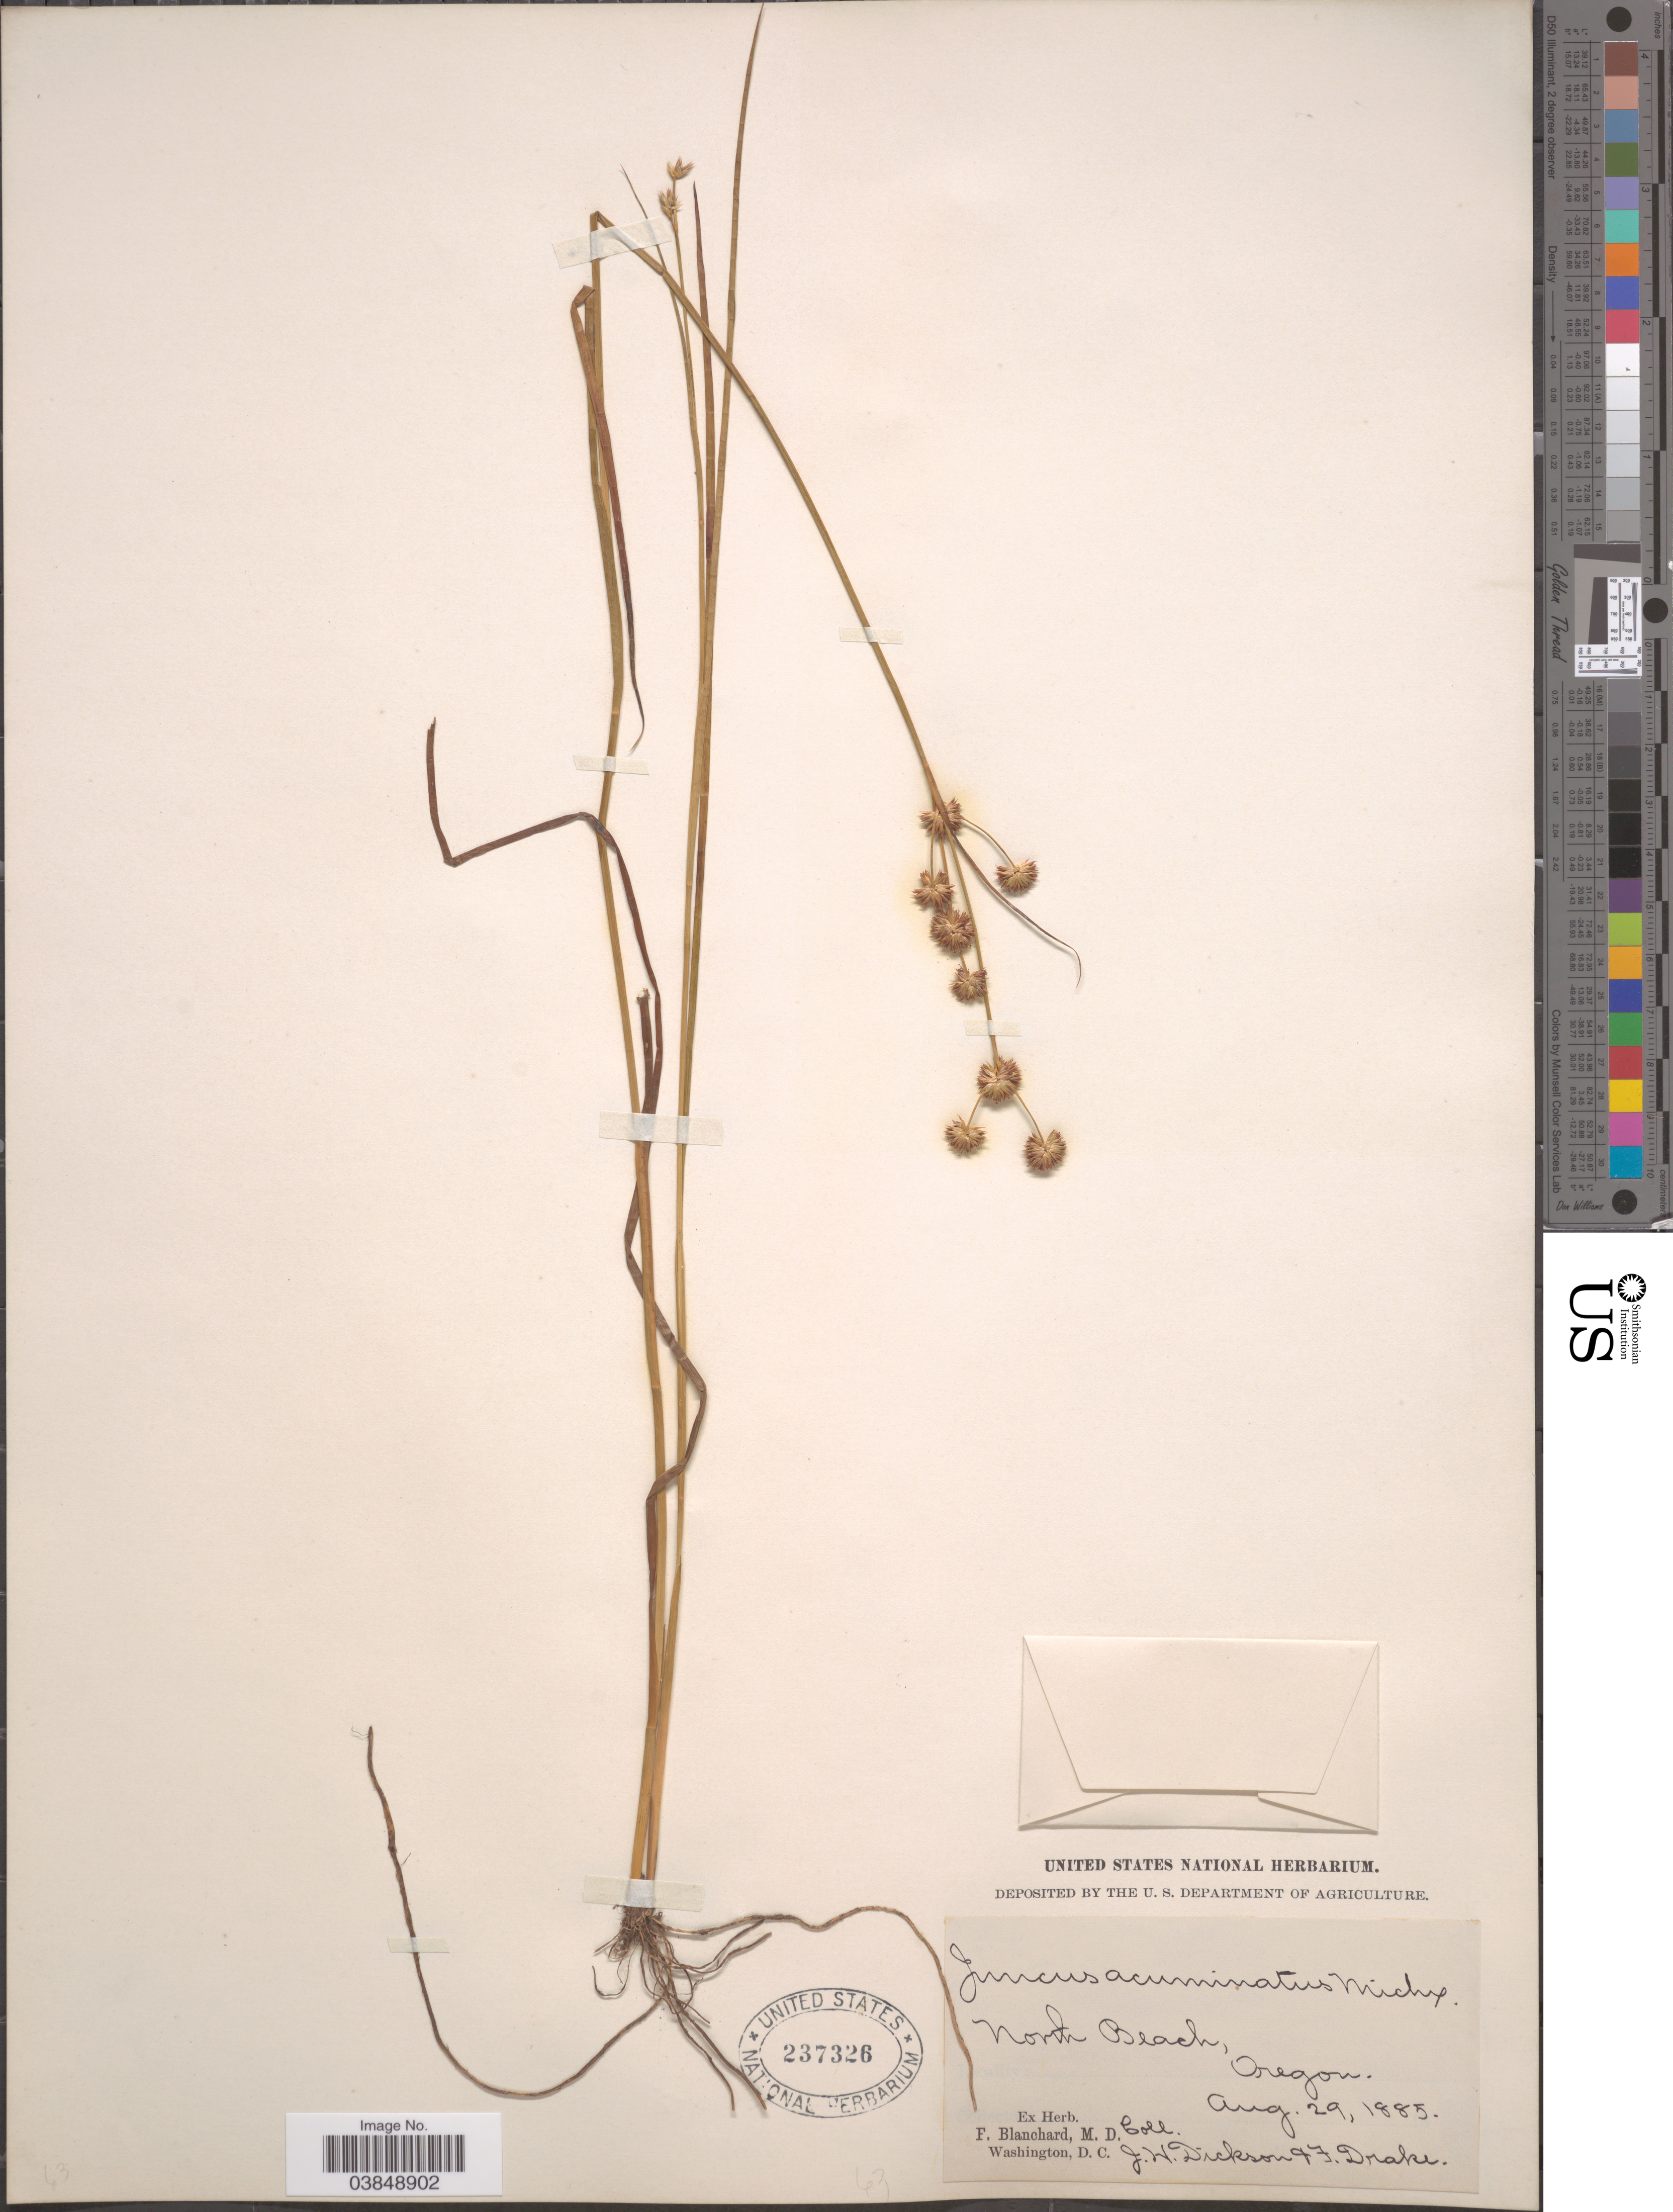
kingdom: Plantae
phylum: Tracheophyta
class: Liliopsida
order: Poales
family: Juncaceae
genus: Juncus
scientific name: Juncus acuminatus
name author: Michx.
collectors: J. Dickson & F. Drake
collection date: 1885-08-29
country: United States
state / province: Oregon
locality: North Beach.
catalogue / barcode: US 237326